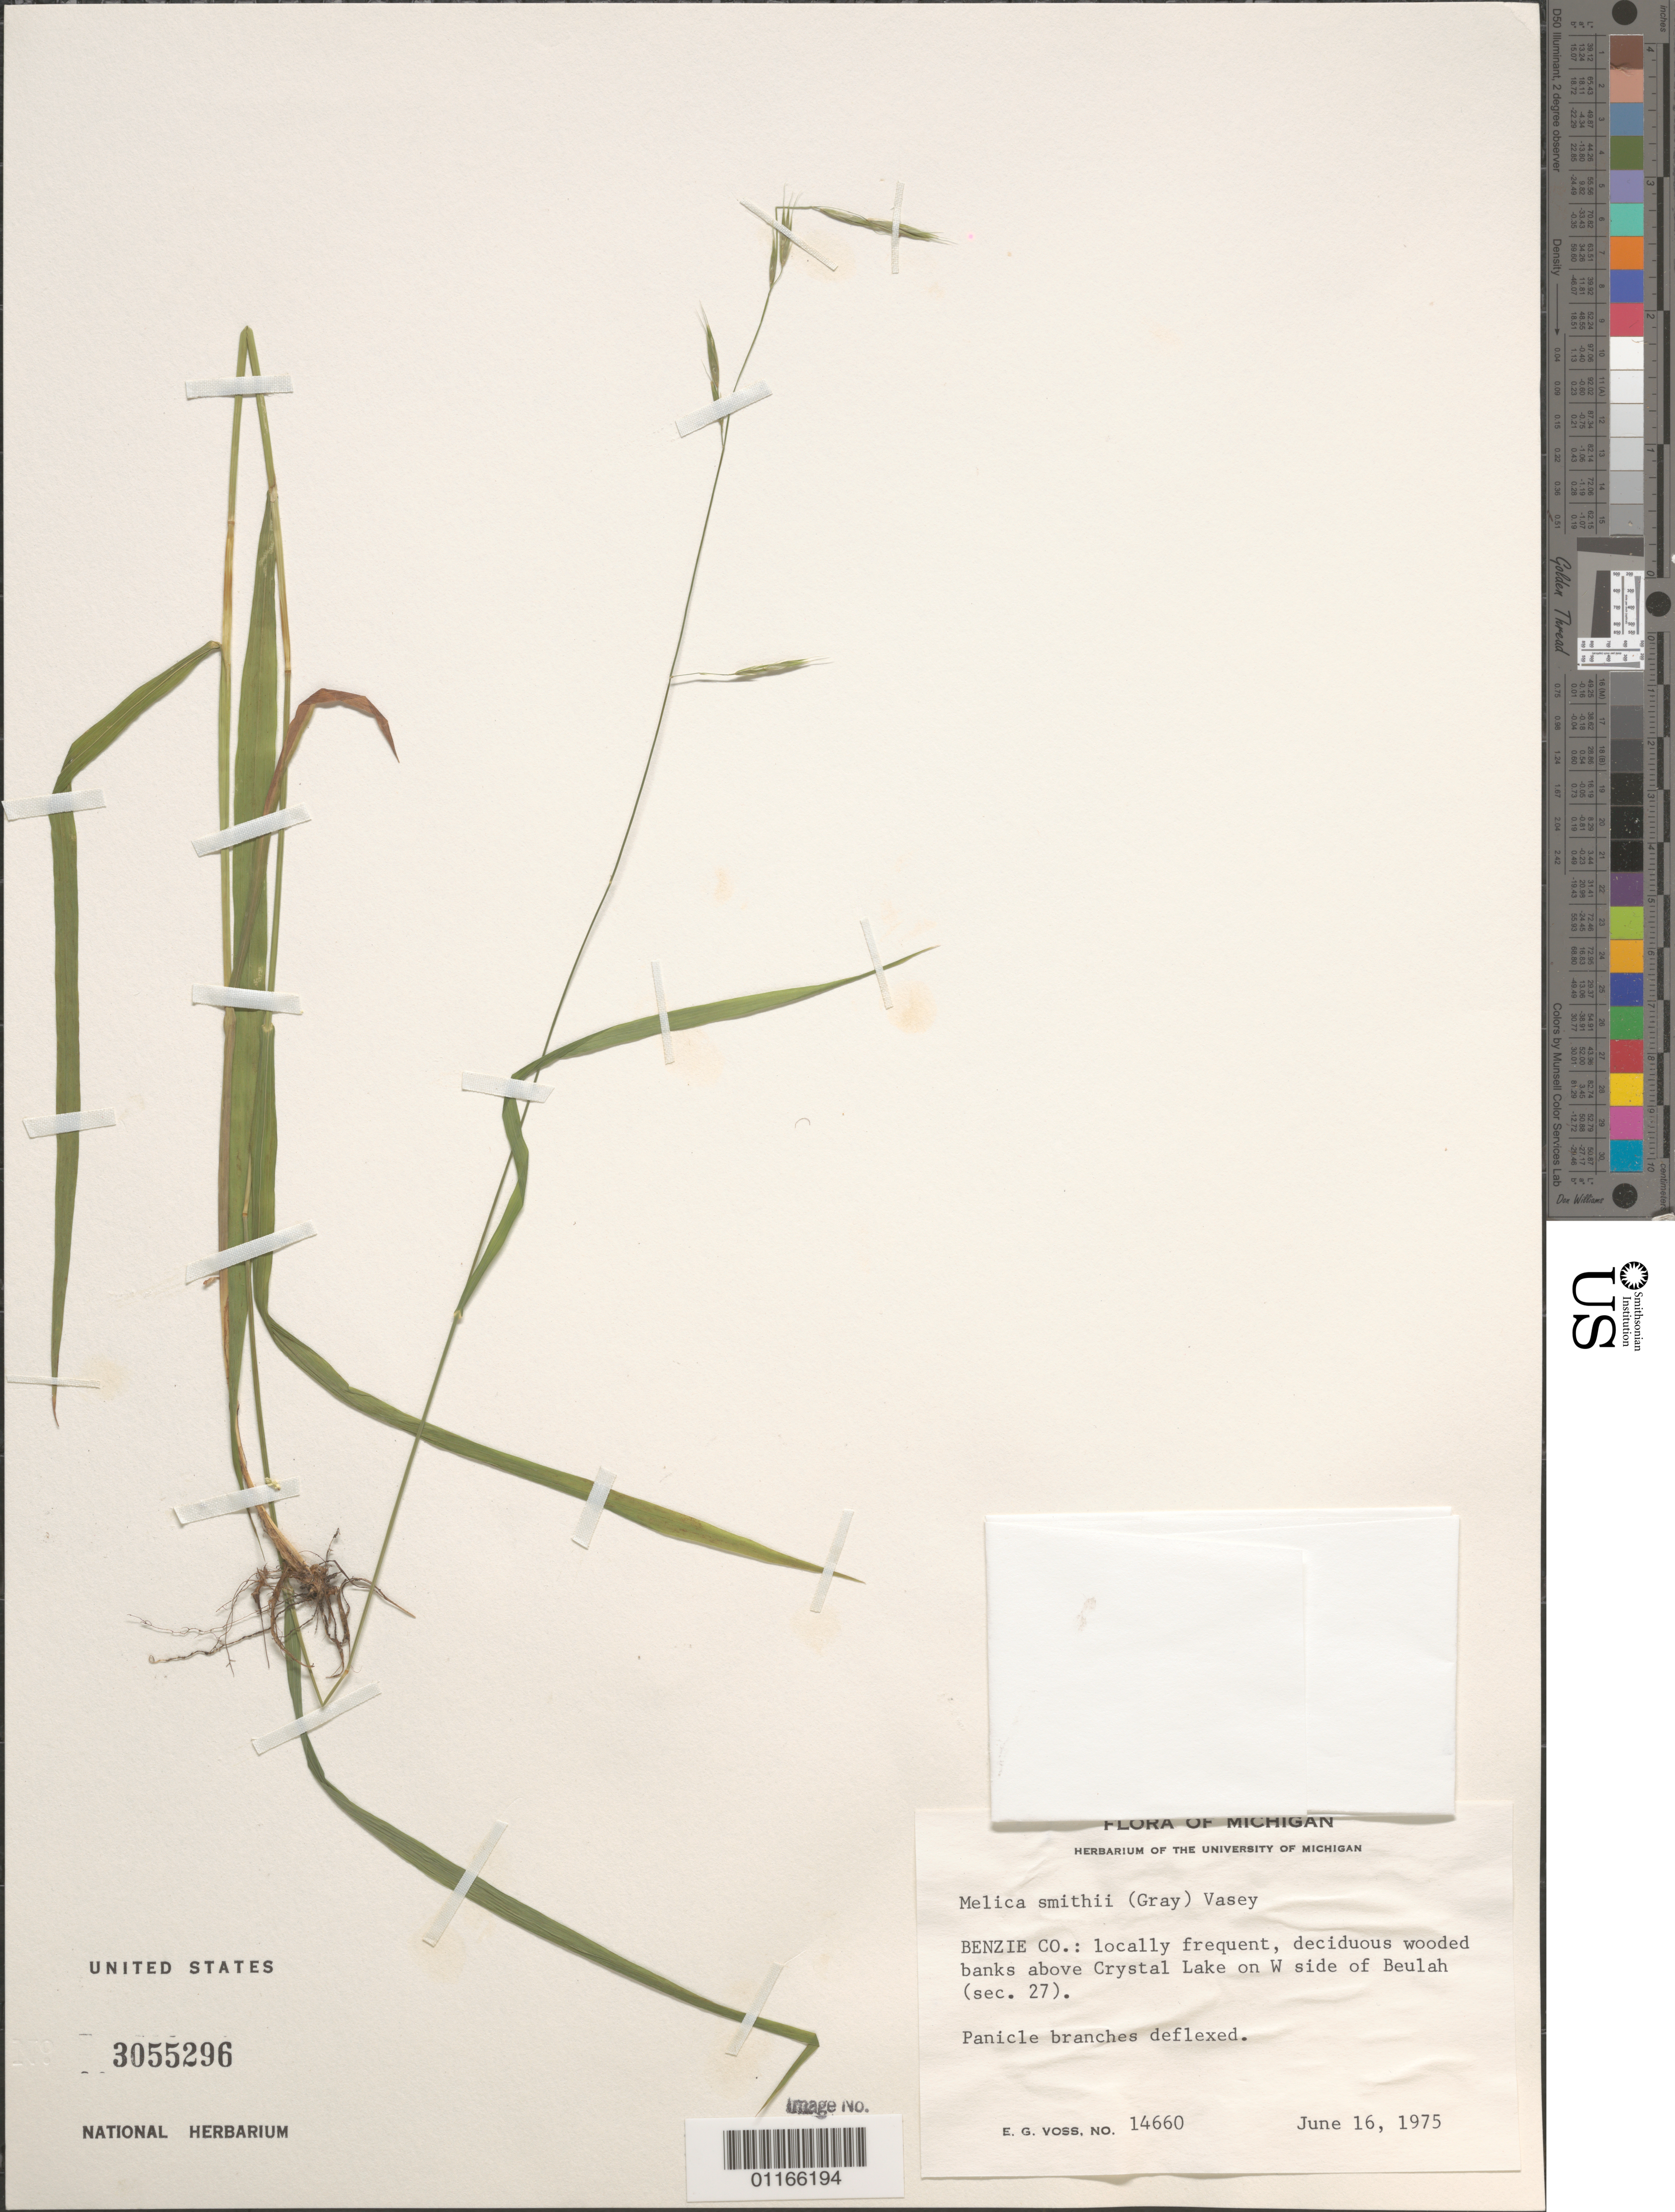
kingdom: Plantae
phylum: Tracheophyta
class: Liliopsida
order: Poales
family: Poaceae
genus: Melica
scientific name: Melica smithii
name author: (Porter ex A. Gray) Vasey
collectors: E. G. Voss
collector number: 14660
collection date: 1975-06-16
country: United States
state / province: Michigan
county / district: Benzie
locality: Above Crystal Lake on W side of Beulah (sec. 27)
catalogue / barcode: US 3055296